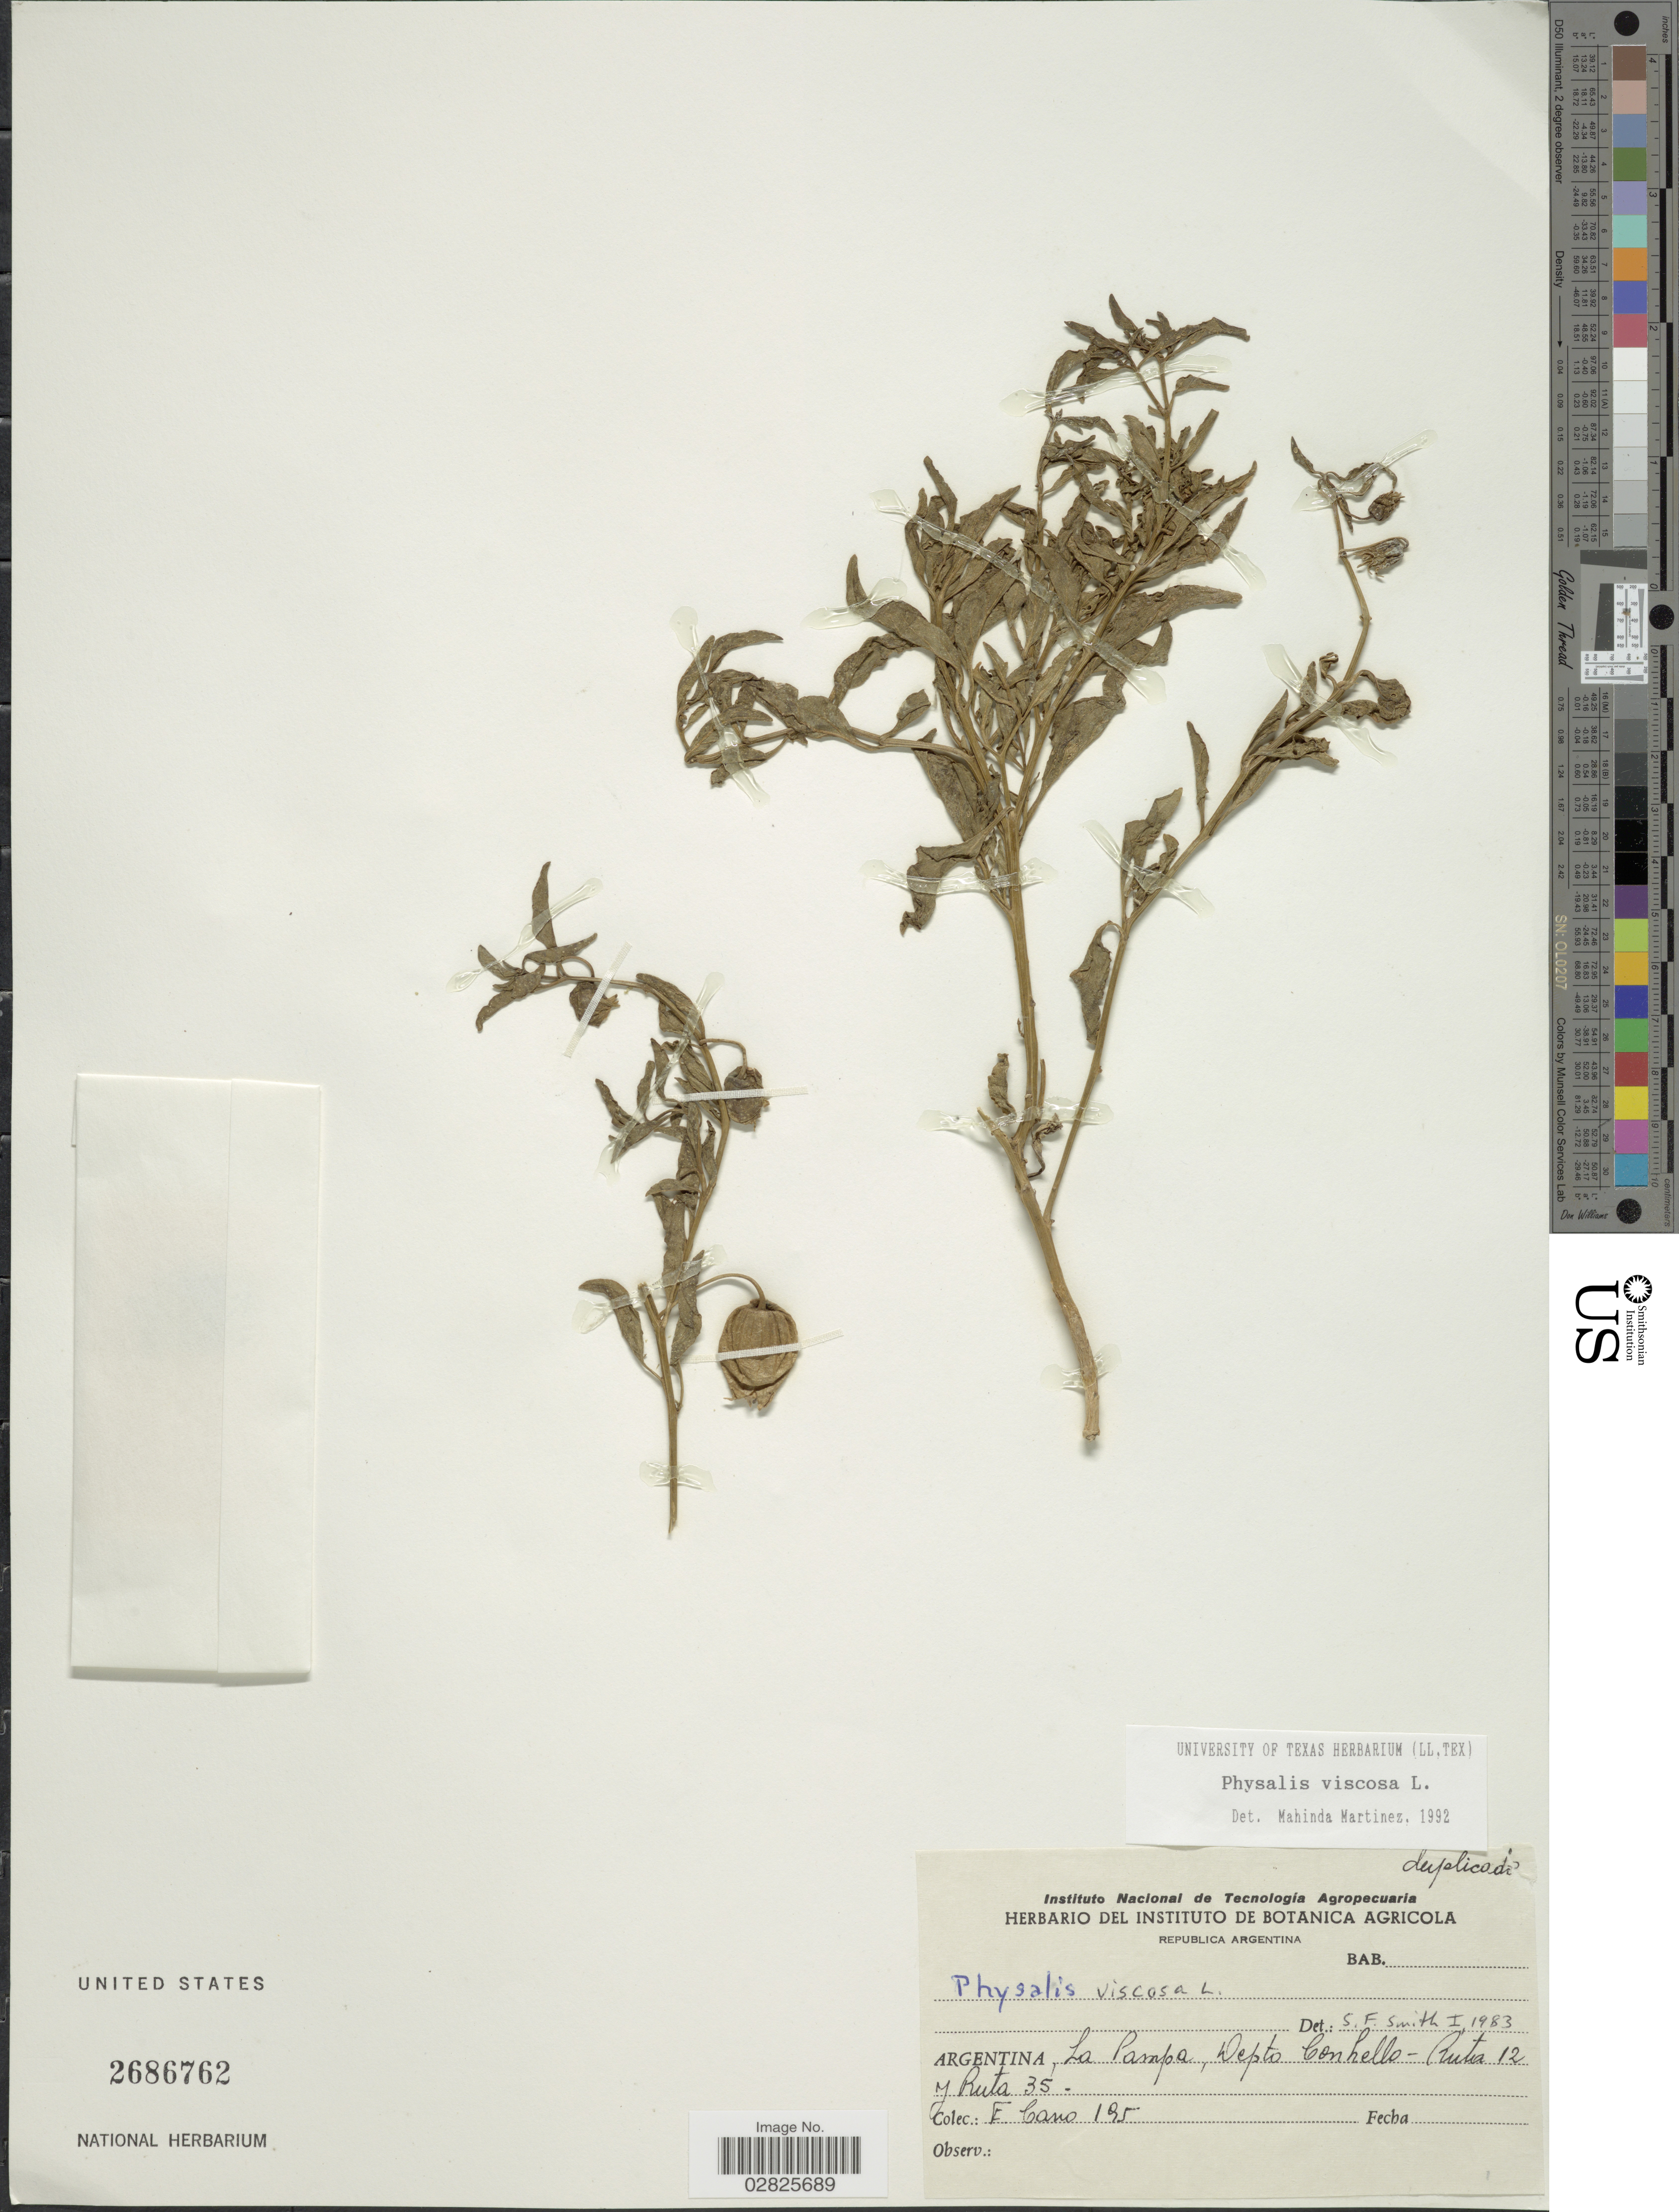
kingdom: Plantae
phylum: Tracheophyta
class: Magnoliopsida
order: Solanales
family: Solanaceae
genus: Physalis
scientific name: Physalis viscosa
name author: L.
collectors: E. Cano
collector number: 195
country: Argentina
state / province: La Pampa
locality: Depto Conhello - Ruta 12 y Ruta 35.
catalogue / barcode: US 2686762